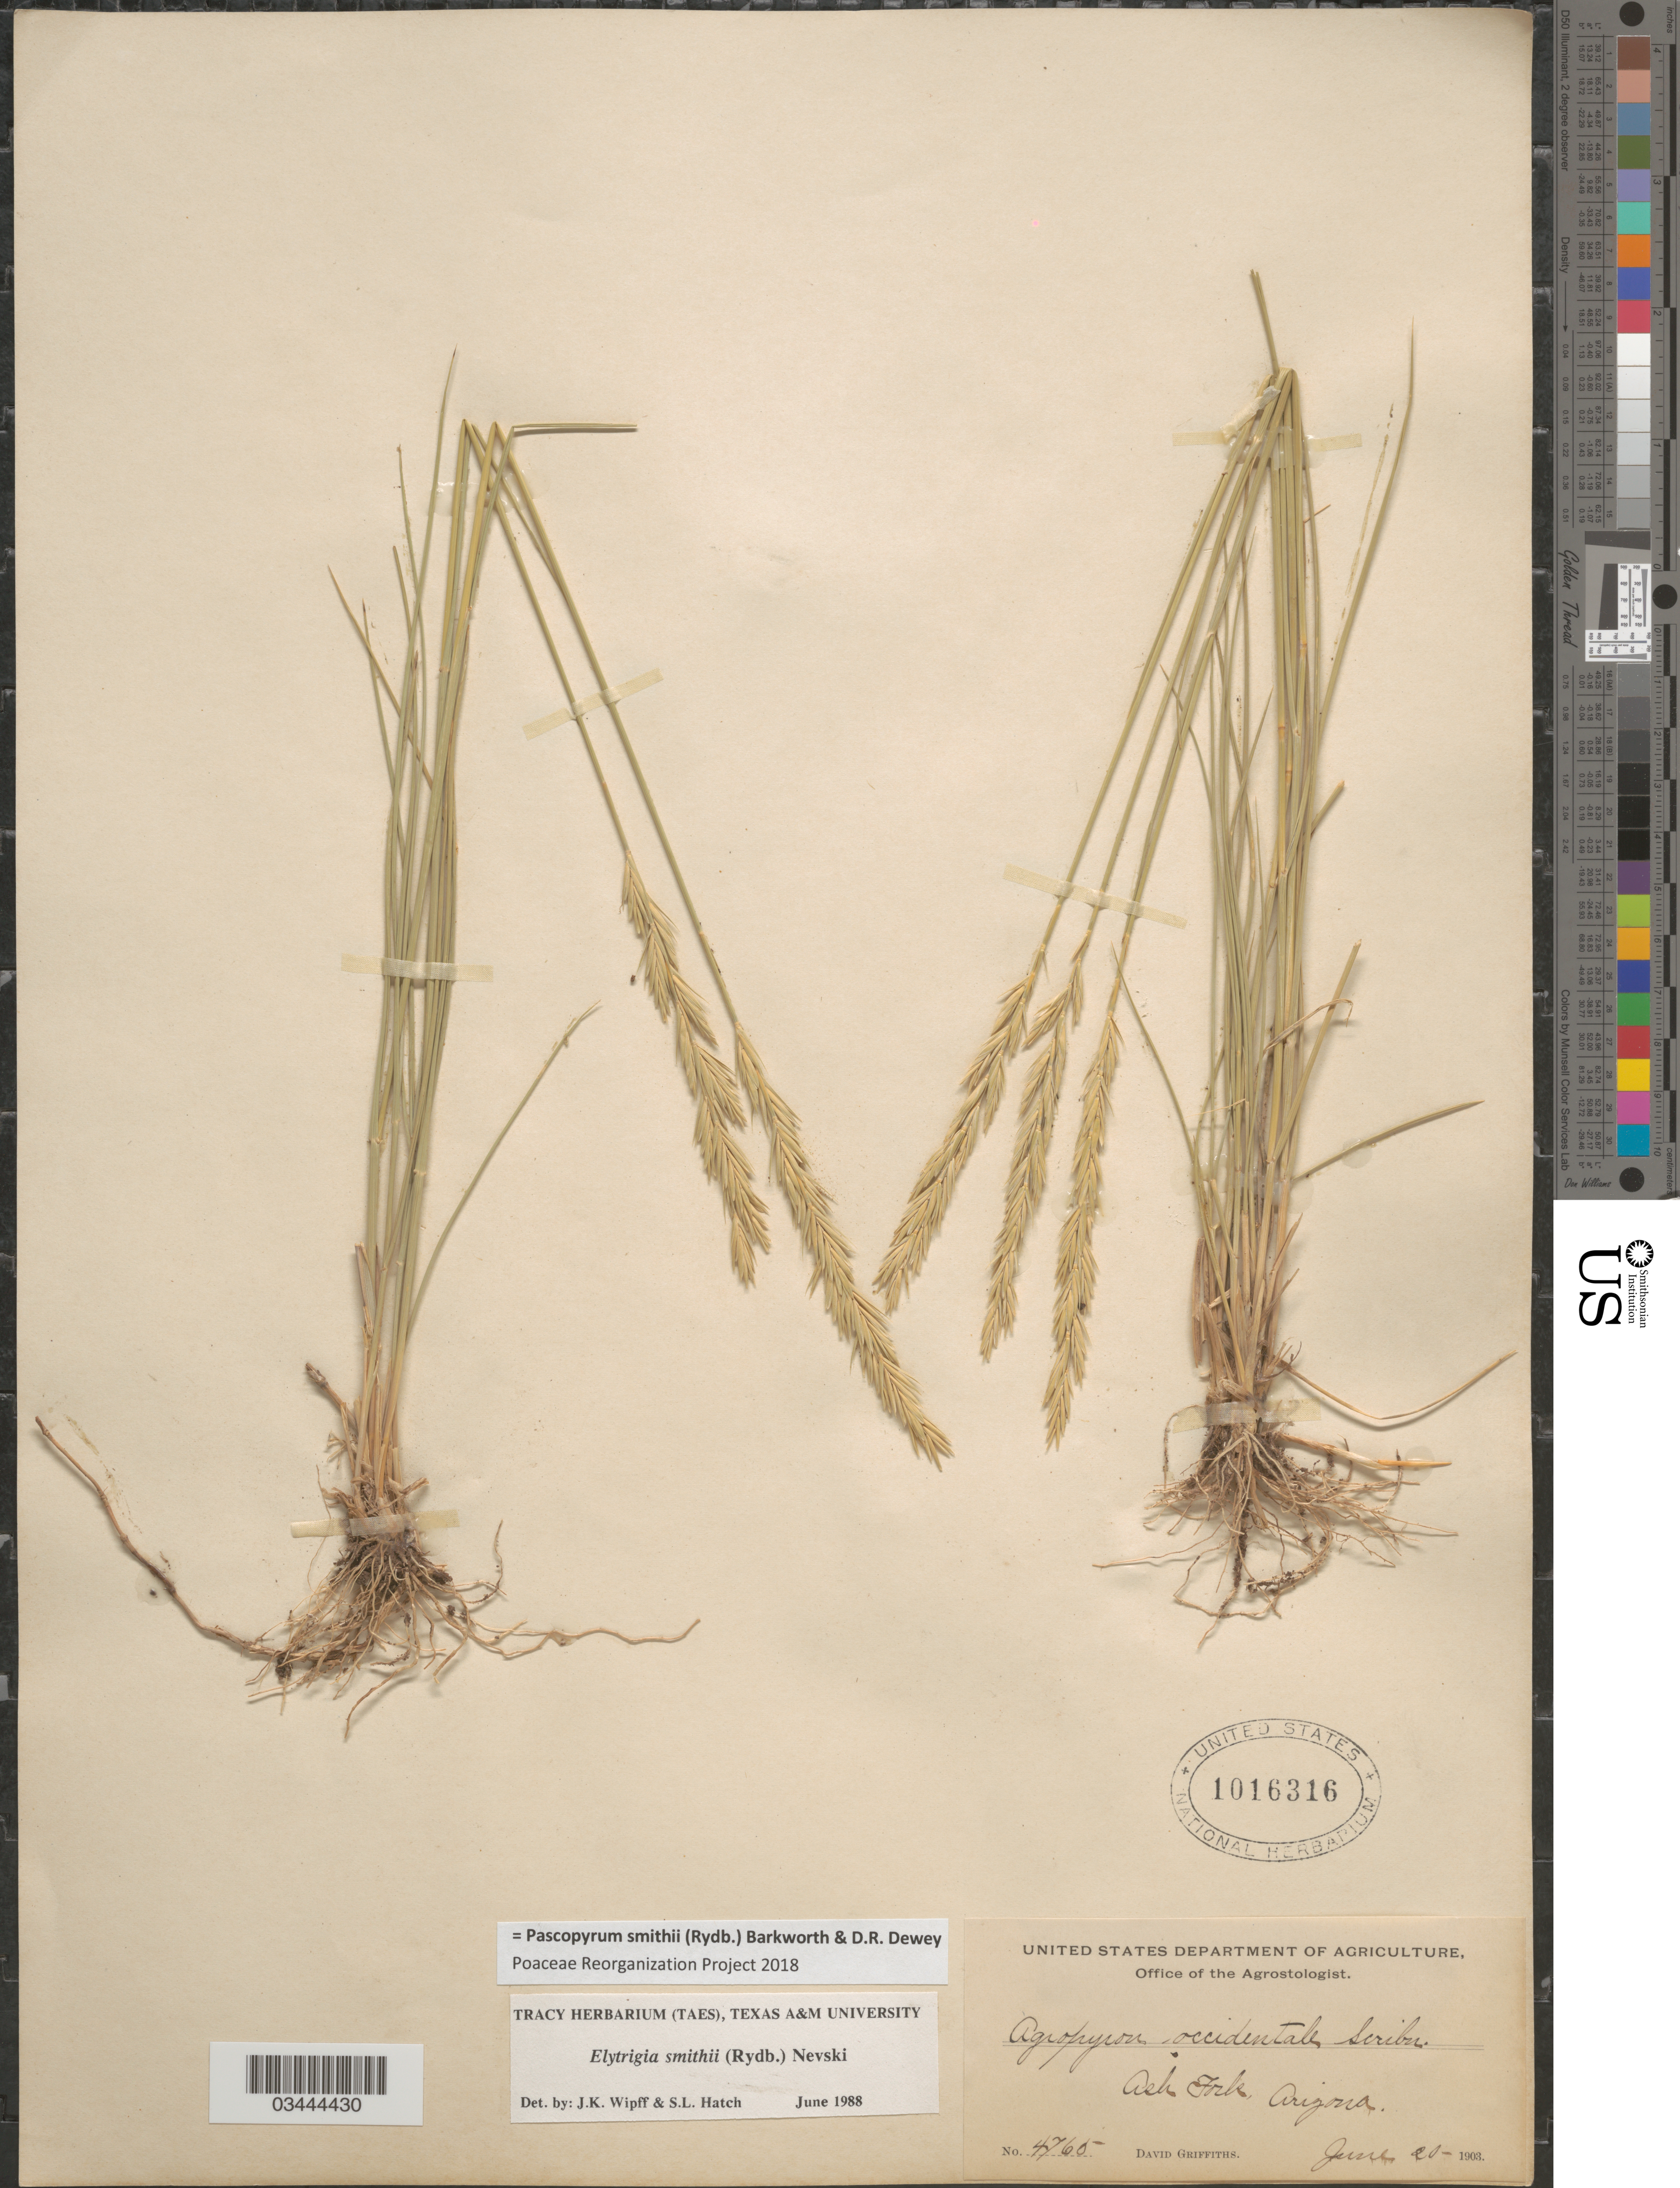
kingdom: Plantae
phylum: Tracheophyta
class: Liliopsida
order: Poales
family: Poaceae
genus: Pascopyrum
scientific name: Pascopyrum smithii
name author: (Rydb.) Barkworth & Dewey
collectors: D. Griffiths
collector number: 4765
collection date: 1903-06-20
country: United States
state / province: Arizona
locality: Ash Fork.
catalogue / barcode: US 1016316